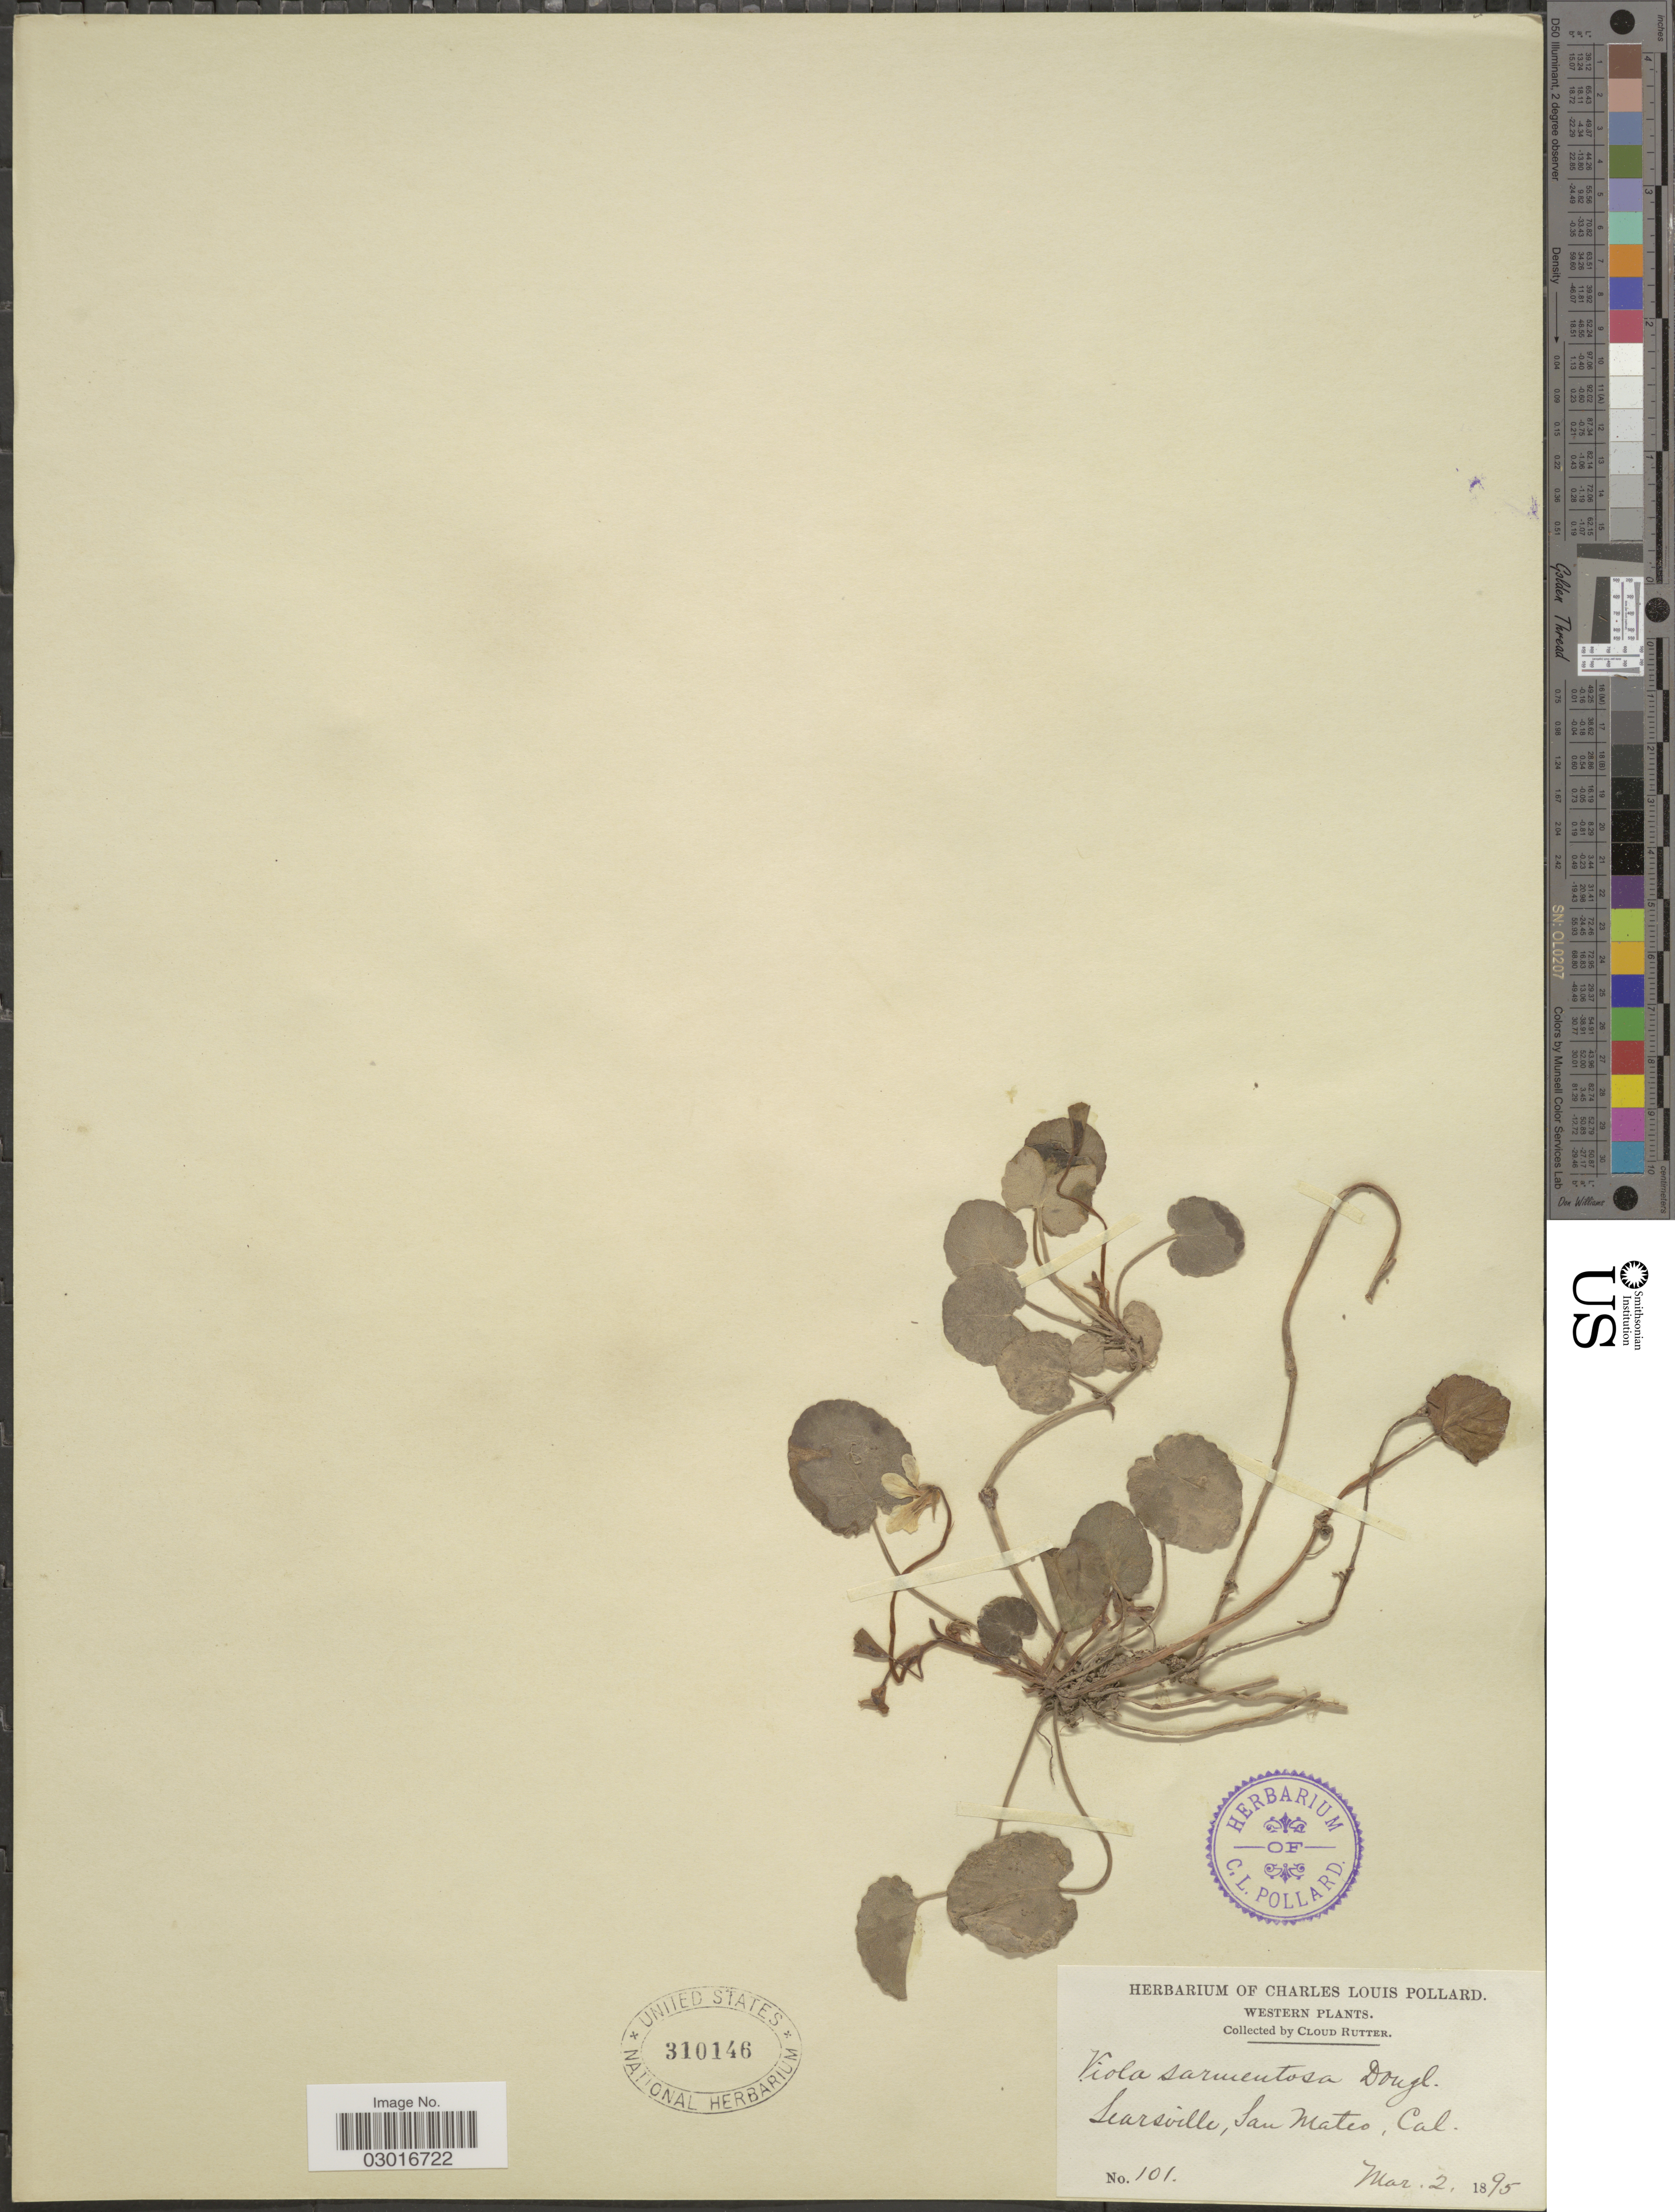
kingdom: Plantae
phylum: Tracheophyta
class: Magnoliopsida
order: Malpighiales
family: Violaceae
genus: Viola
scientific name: Viola sempervirens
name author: Greene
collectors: C. Rutter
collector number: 101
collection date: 1895-03-02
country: United States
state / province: California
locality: Western. Searsville, San Mateo.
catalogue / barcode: US 310146